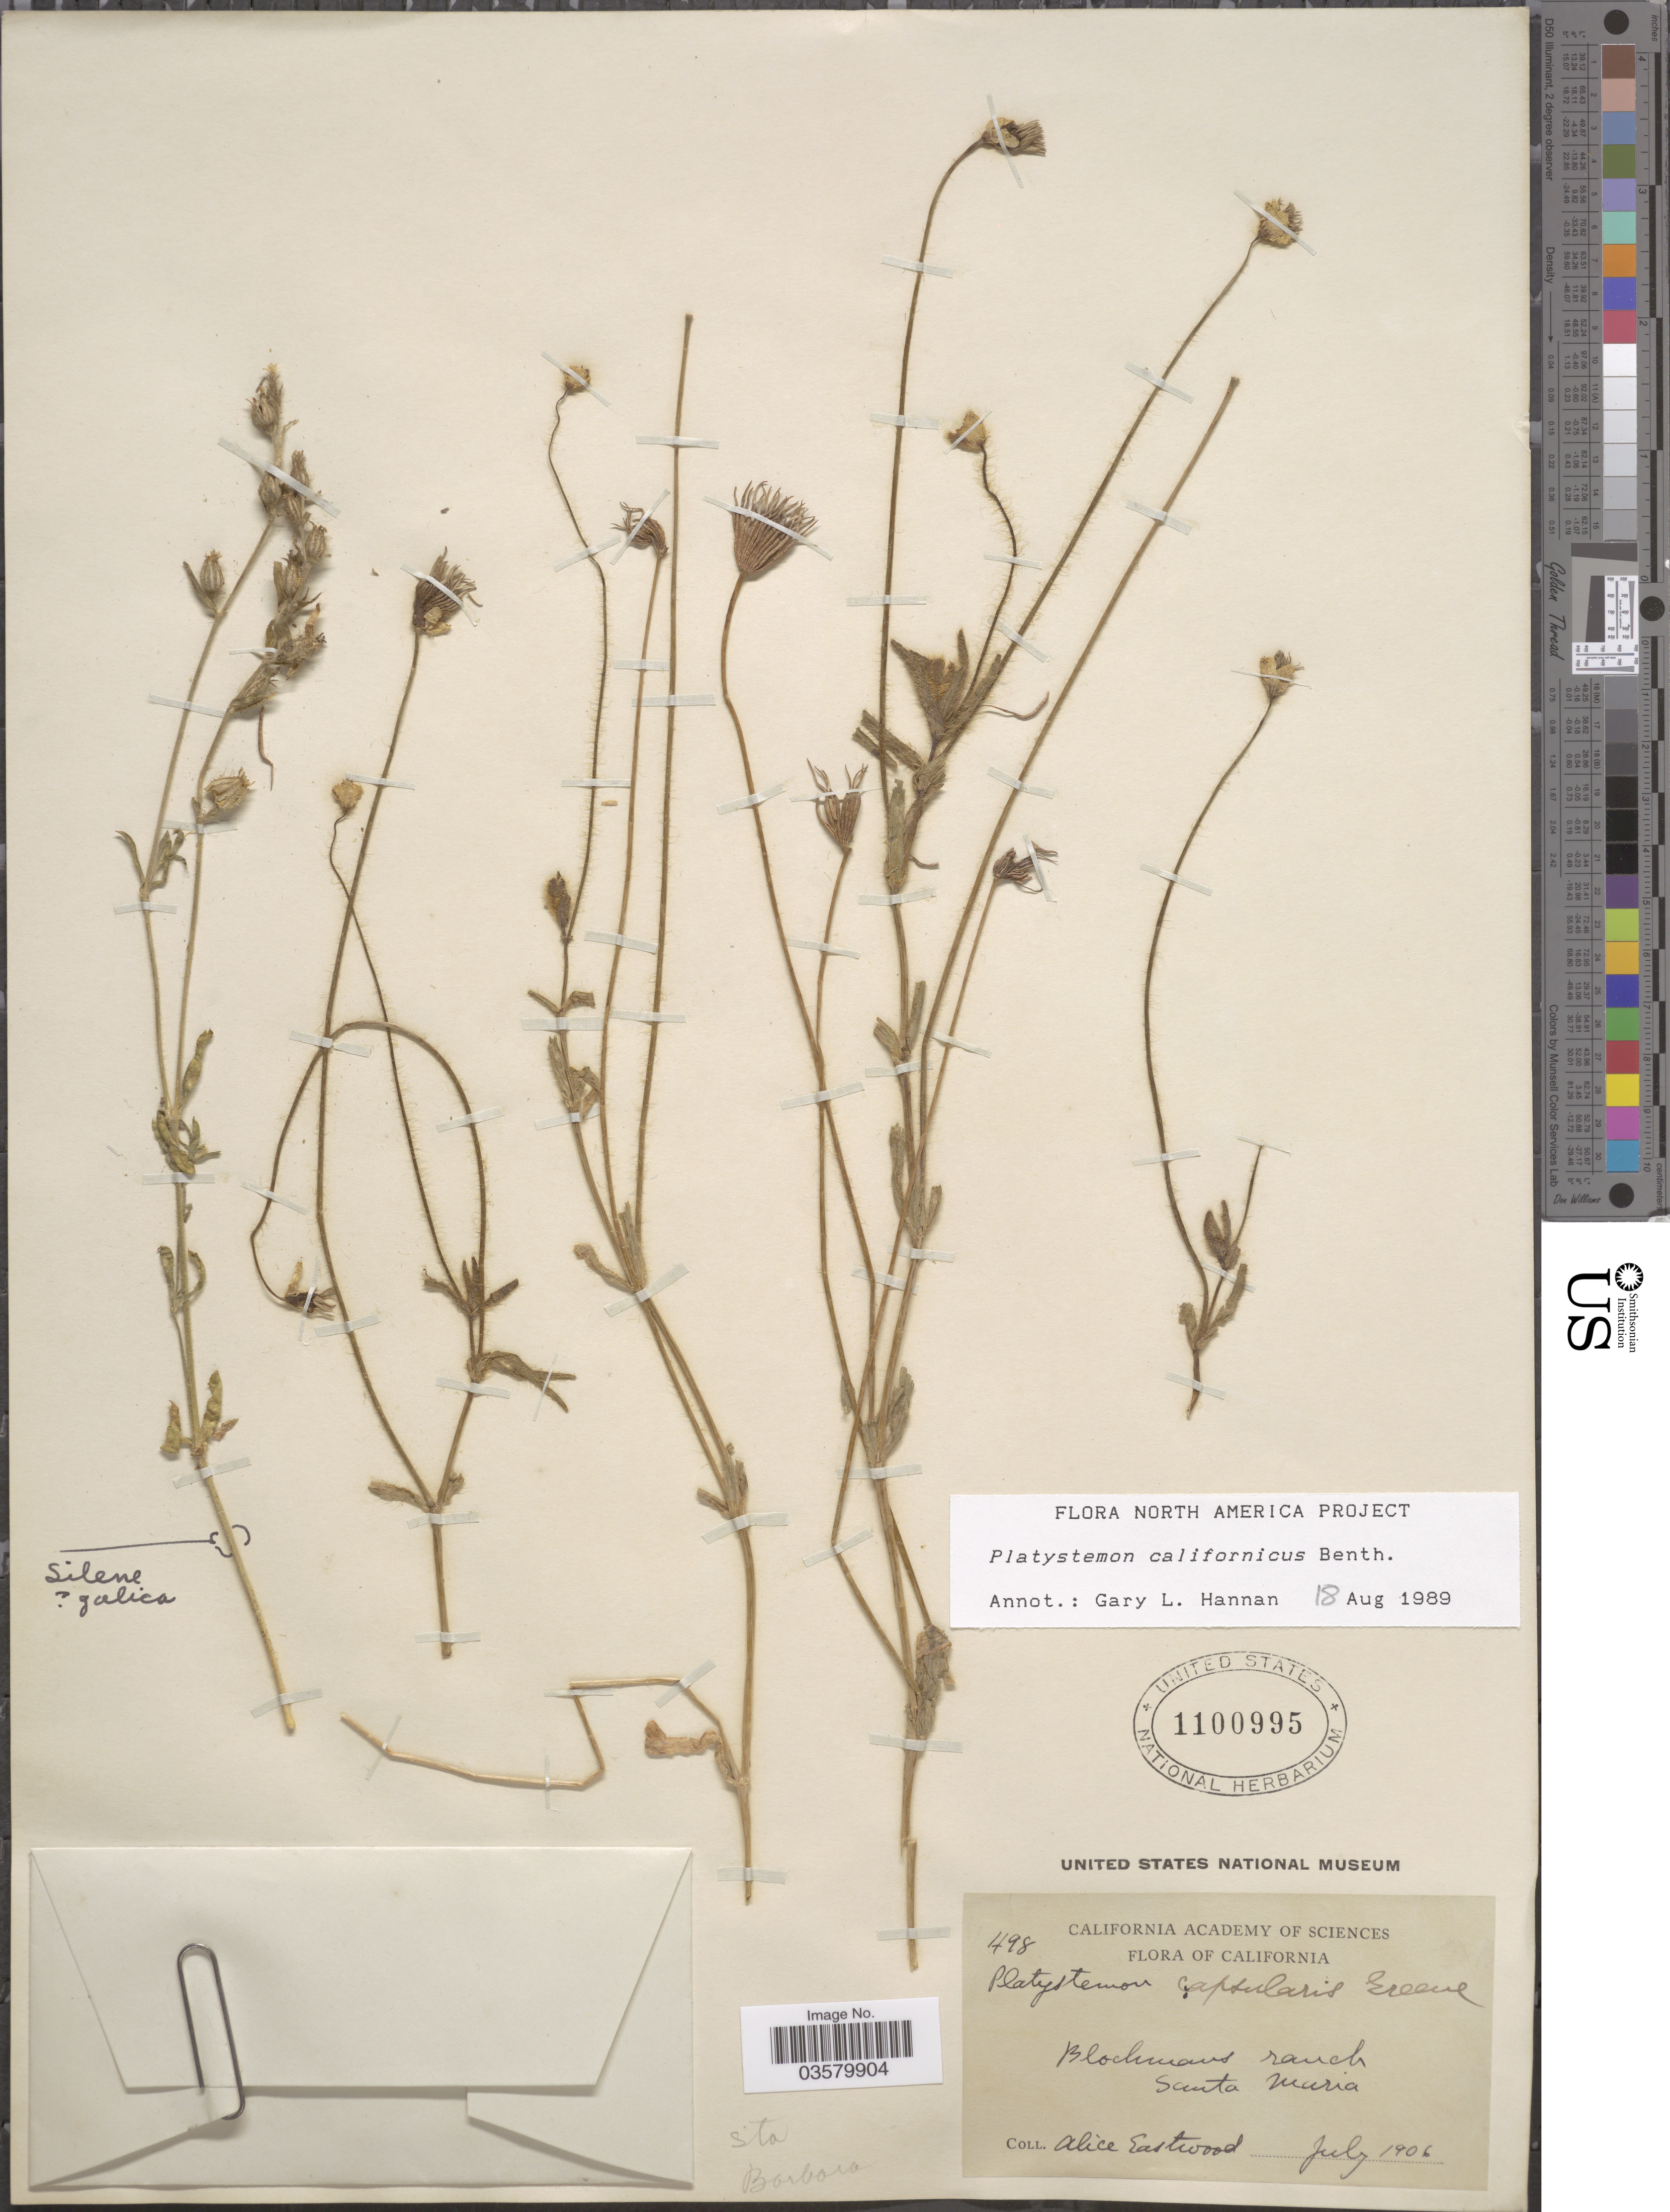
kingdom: Plantae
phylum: Tracheophyta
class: Magnoliopsida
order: Ranunculales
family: Papaveraceae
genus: Platystemon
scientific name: Platystemon californicus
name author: Benth.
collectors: A. Eastwood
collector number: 498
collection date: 1906-07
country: United States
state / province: California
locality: Blockmans ranch. Santa Maria. Sta Barbara.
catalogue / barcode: US 1100995